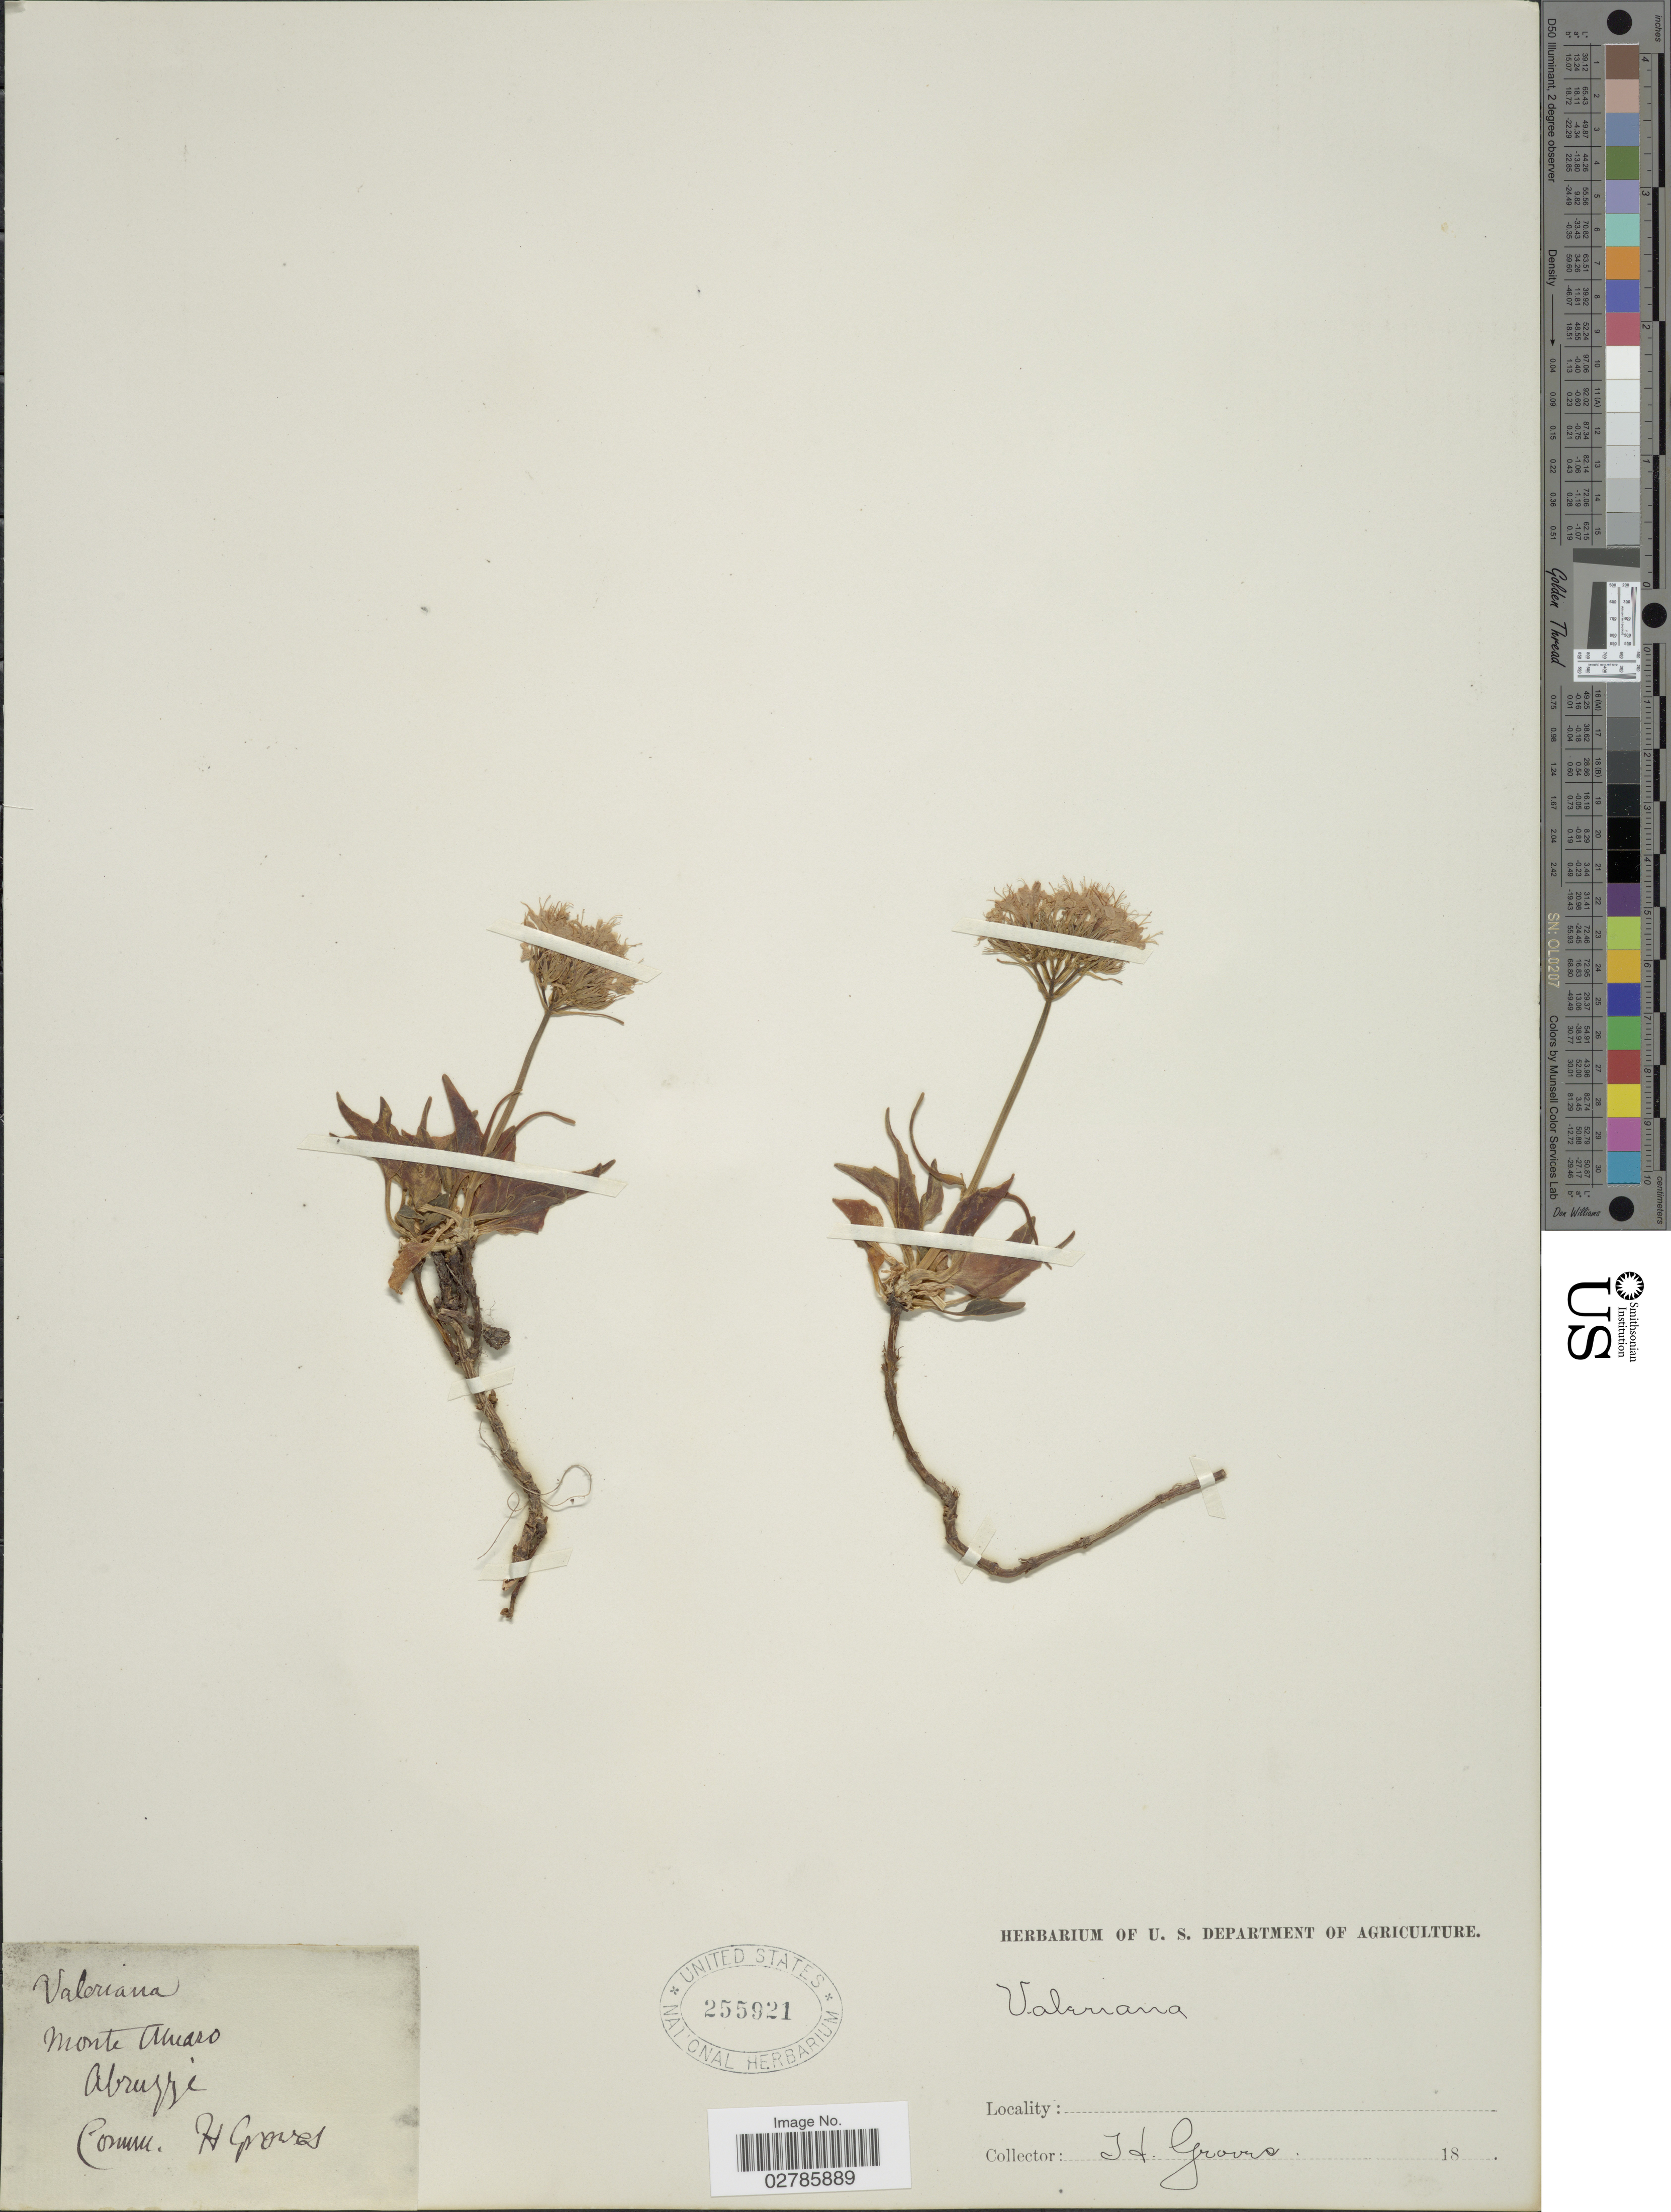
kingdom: Plantae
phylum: Tracheophyta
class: Magnoliopsida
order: Dipsacales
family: Caprifoliaceae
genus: Valeriana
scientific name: Valeriana sp.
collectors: H. Groves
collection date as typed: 18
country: Italy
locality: Monte Amaro. Abruzzi.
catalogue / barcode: US 255921